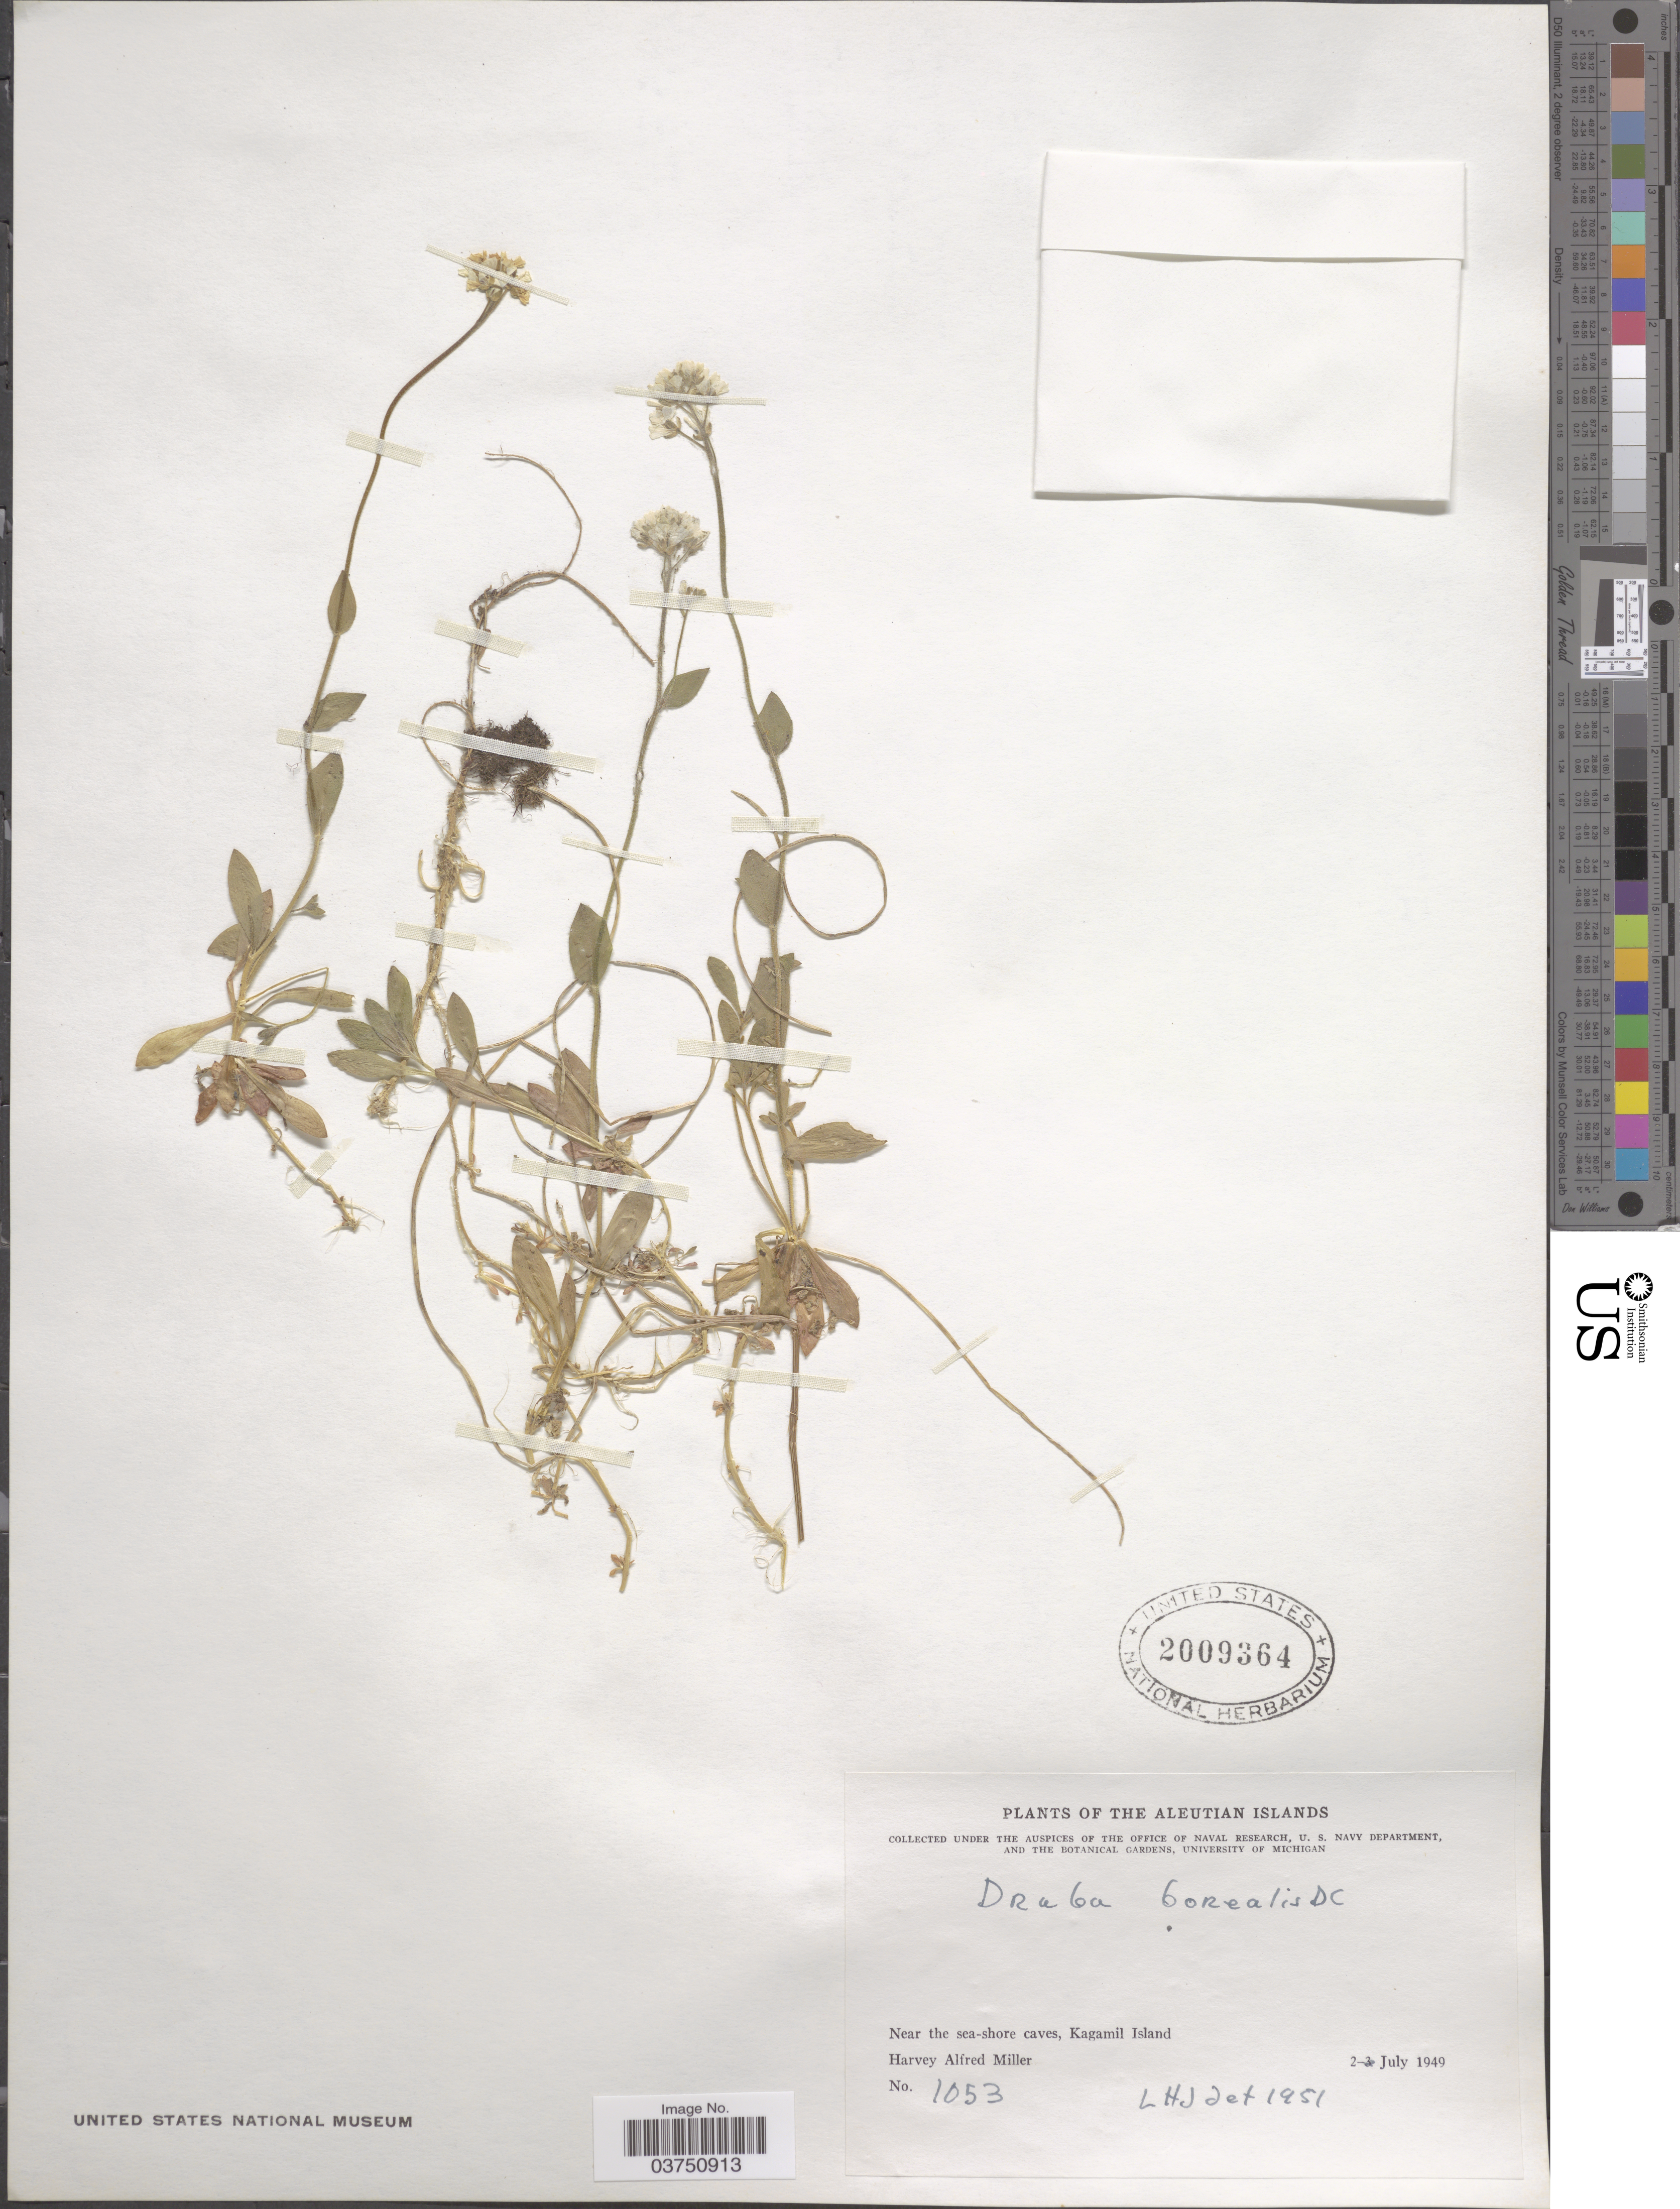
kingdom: Plantae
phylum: Tracheophyta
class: Magnoliopsida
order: Brassicales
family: Brassicaceae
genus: Draba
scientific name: Draba borealis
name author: DC.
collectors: H. A. Miller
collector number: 1053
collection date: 1949-07-02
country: United States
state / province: Alaska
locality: The Aleutian Islands. Near the sea-shore caves, Kagamil Island.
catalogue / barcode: US 2009364